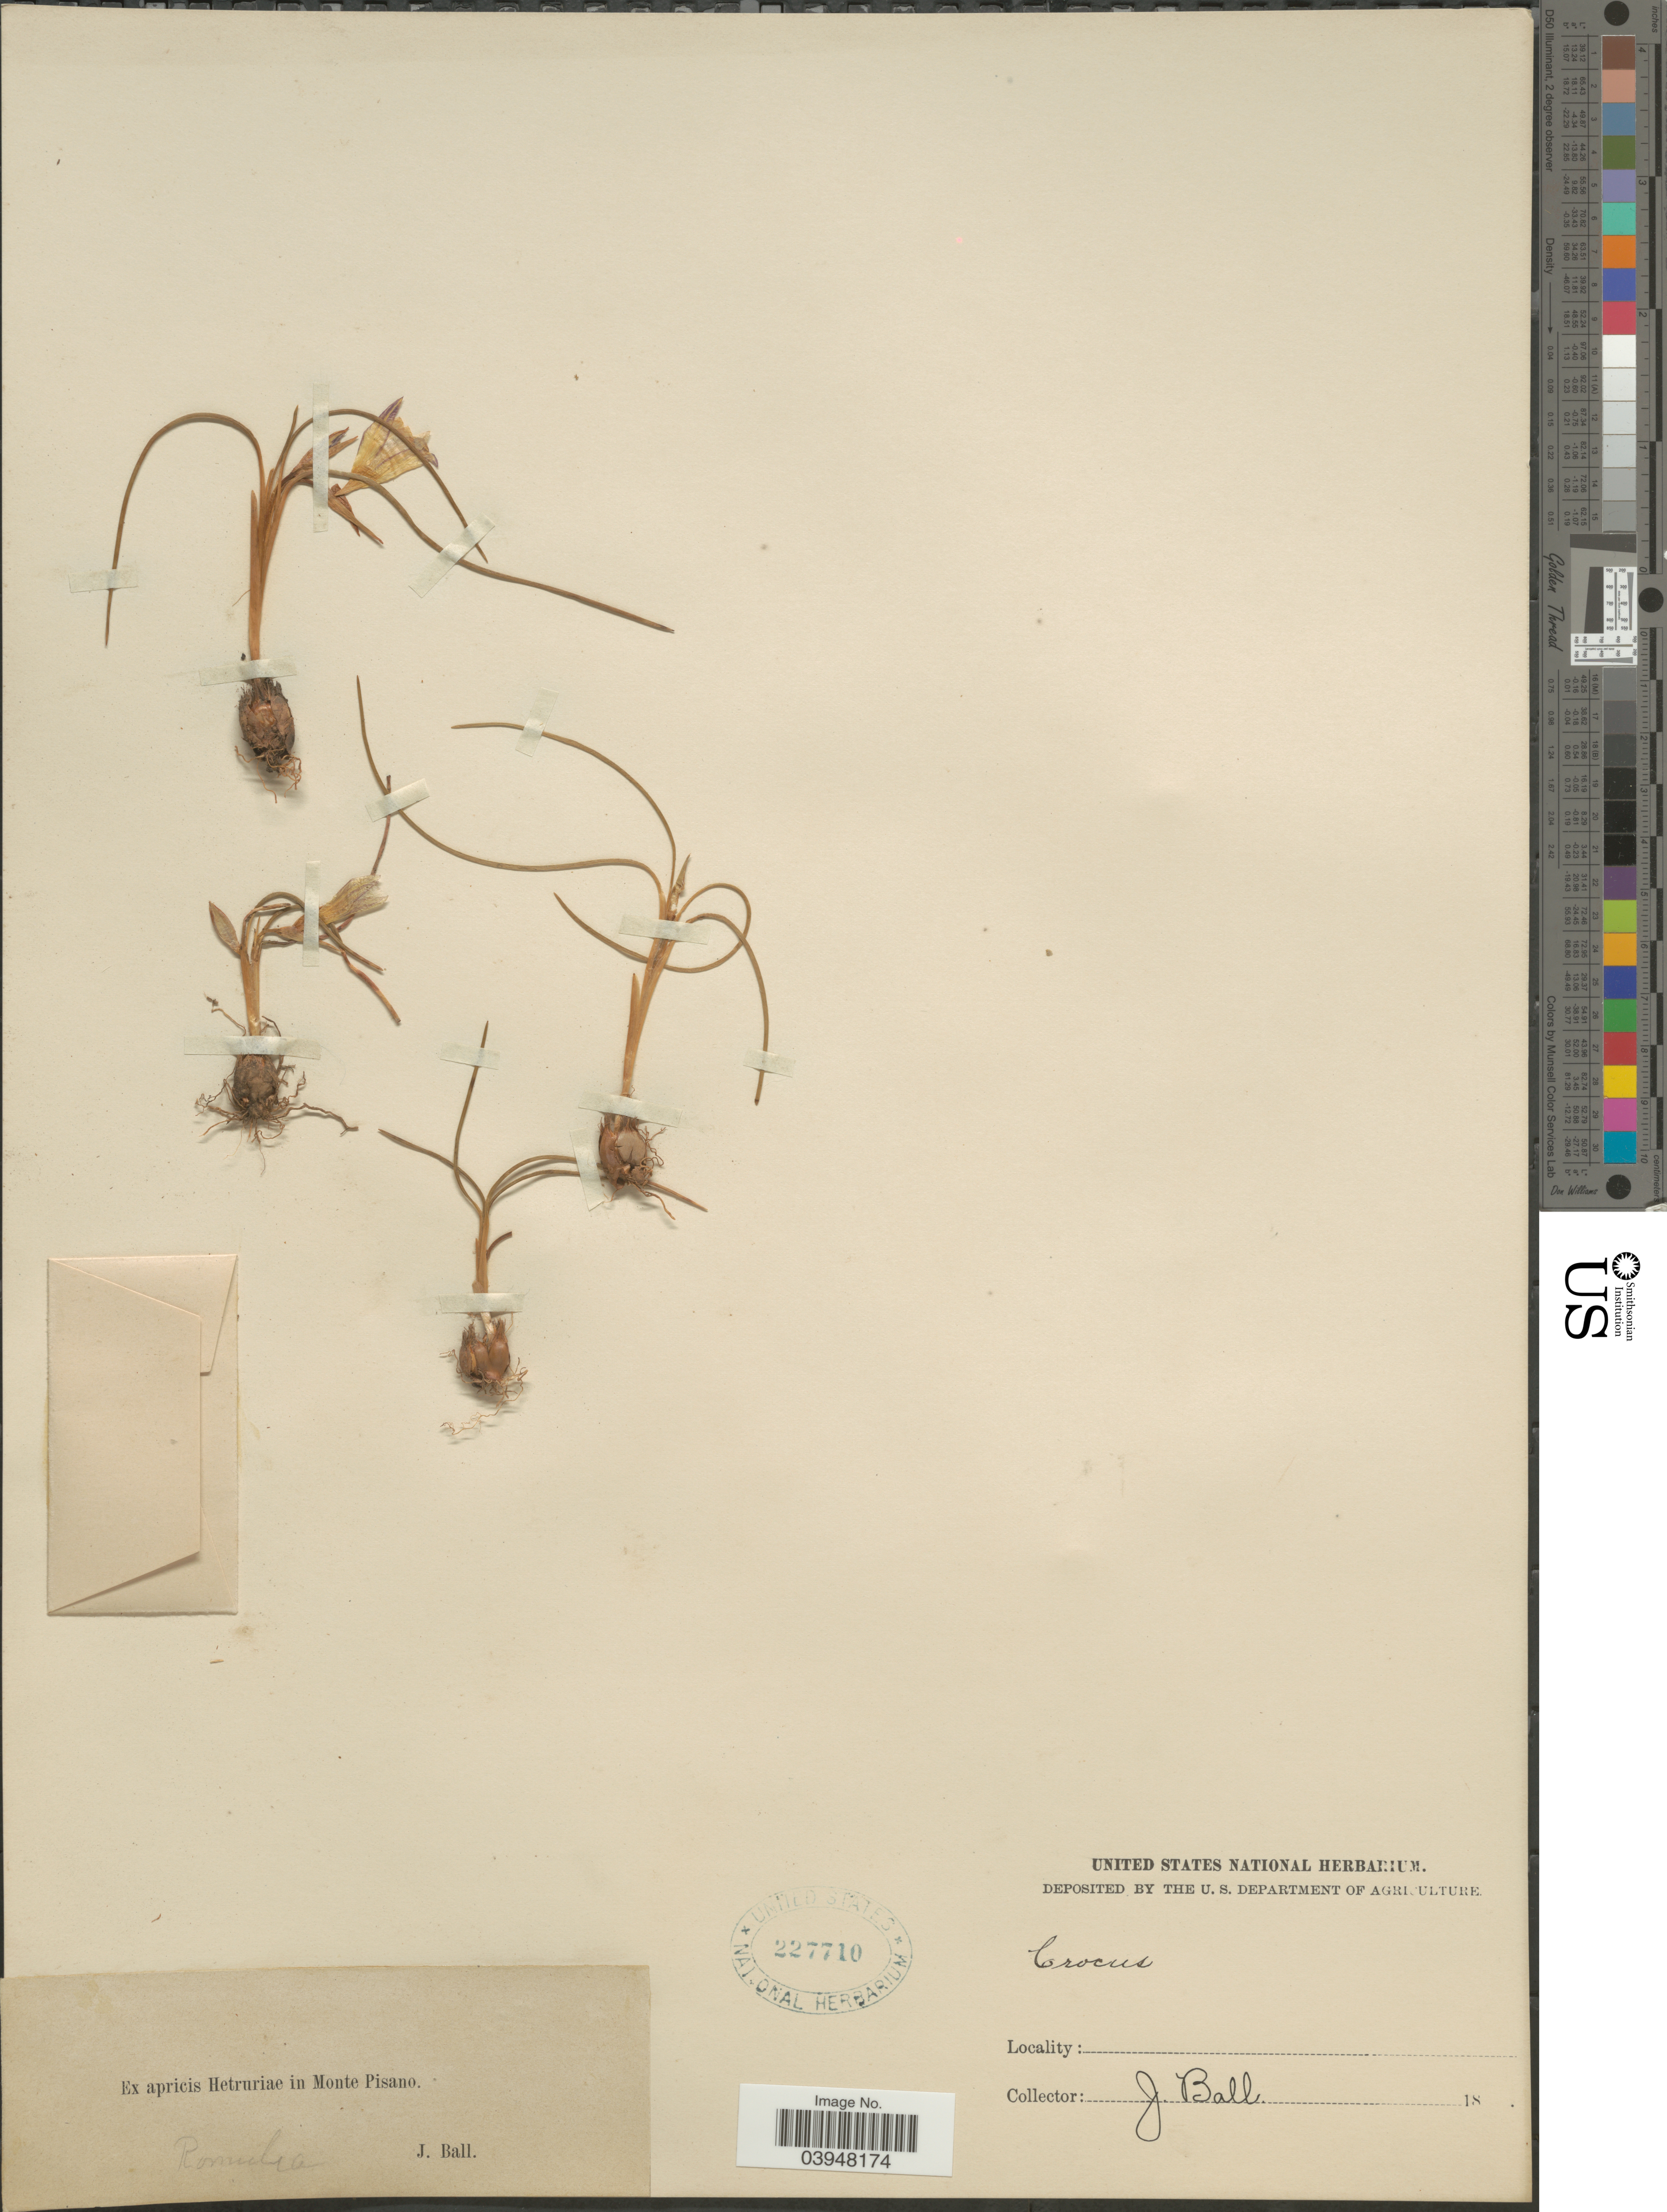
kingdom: Plantae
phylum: Tracheophyta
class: Liliopsida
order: Asparagales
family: Iridaceae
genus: Crocus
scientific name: Crocus sp.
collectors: J. Ball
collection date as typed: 18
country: Italy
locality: Ex apricis Hetruriae in Monte Pisano.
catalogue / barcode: US 227710